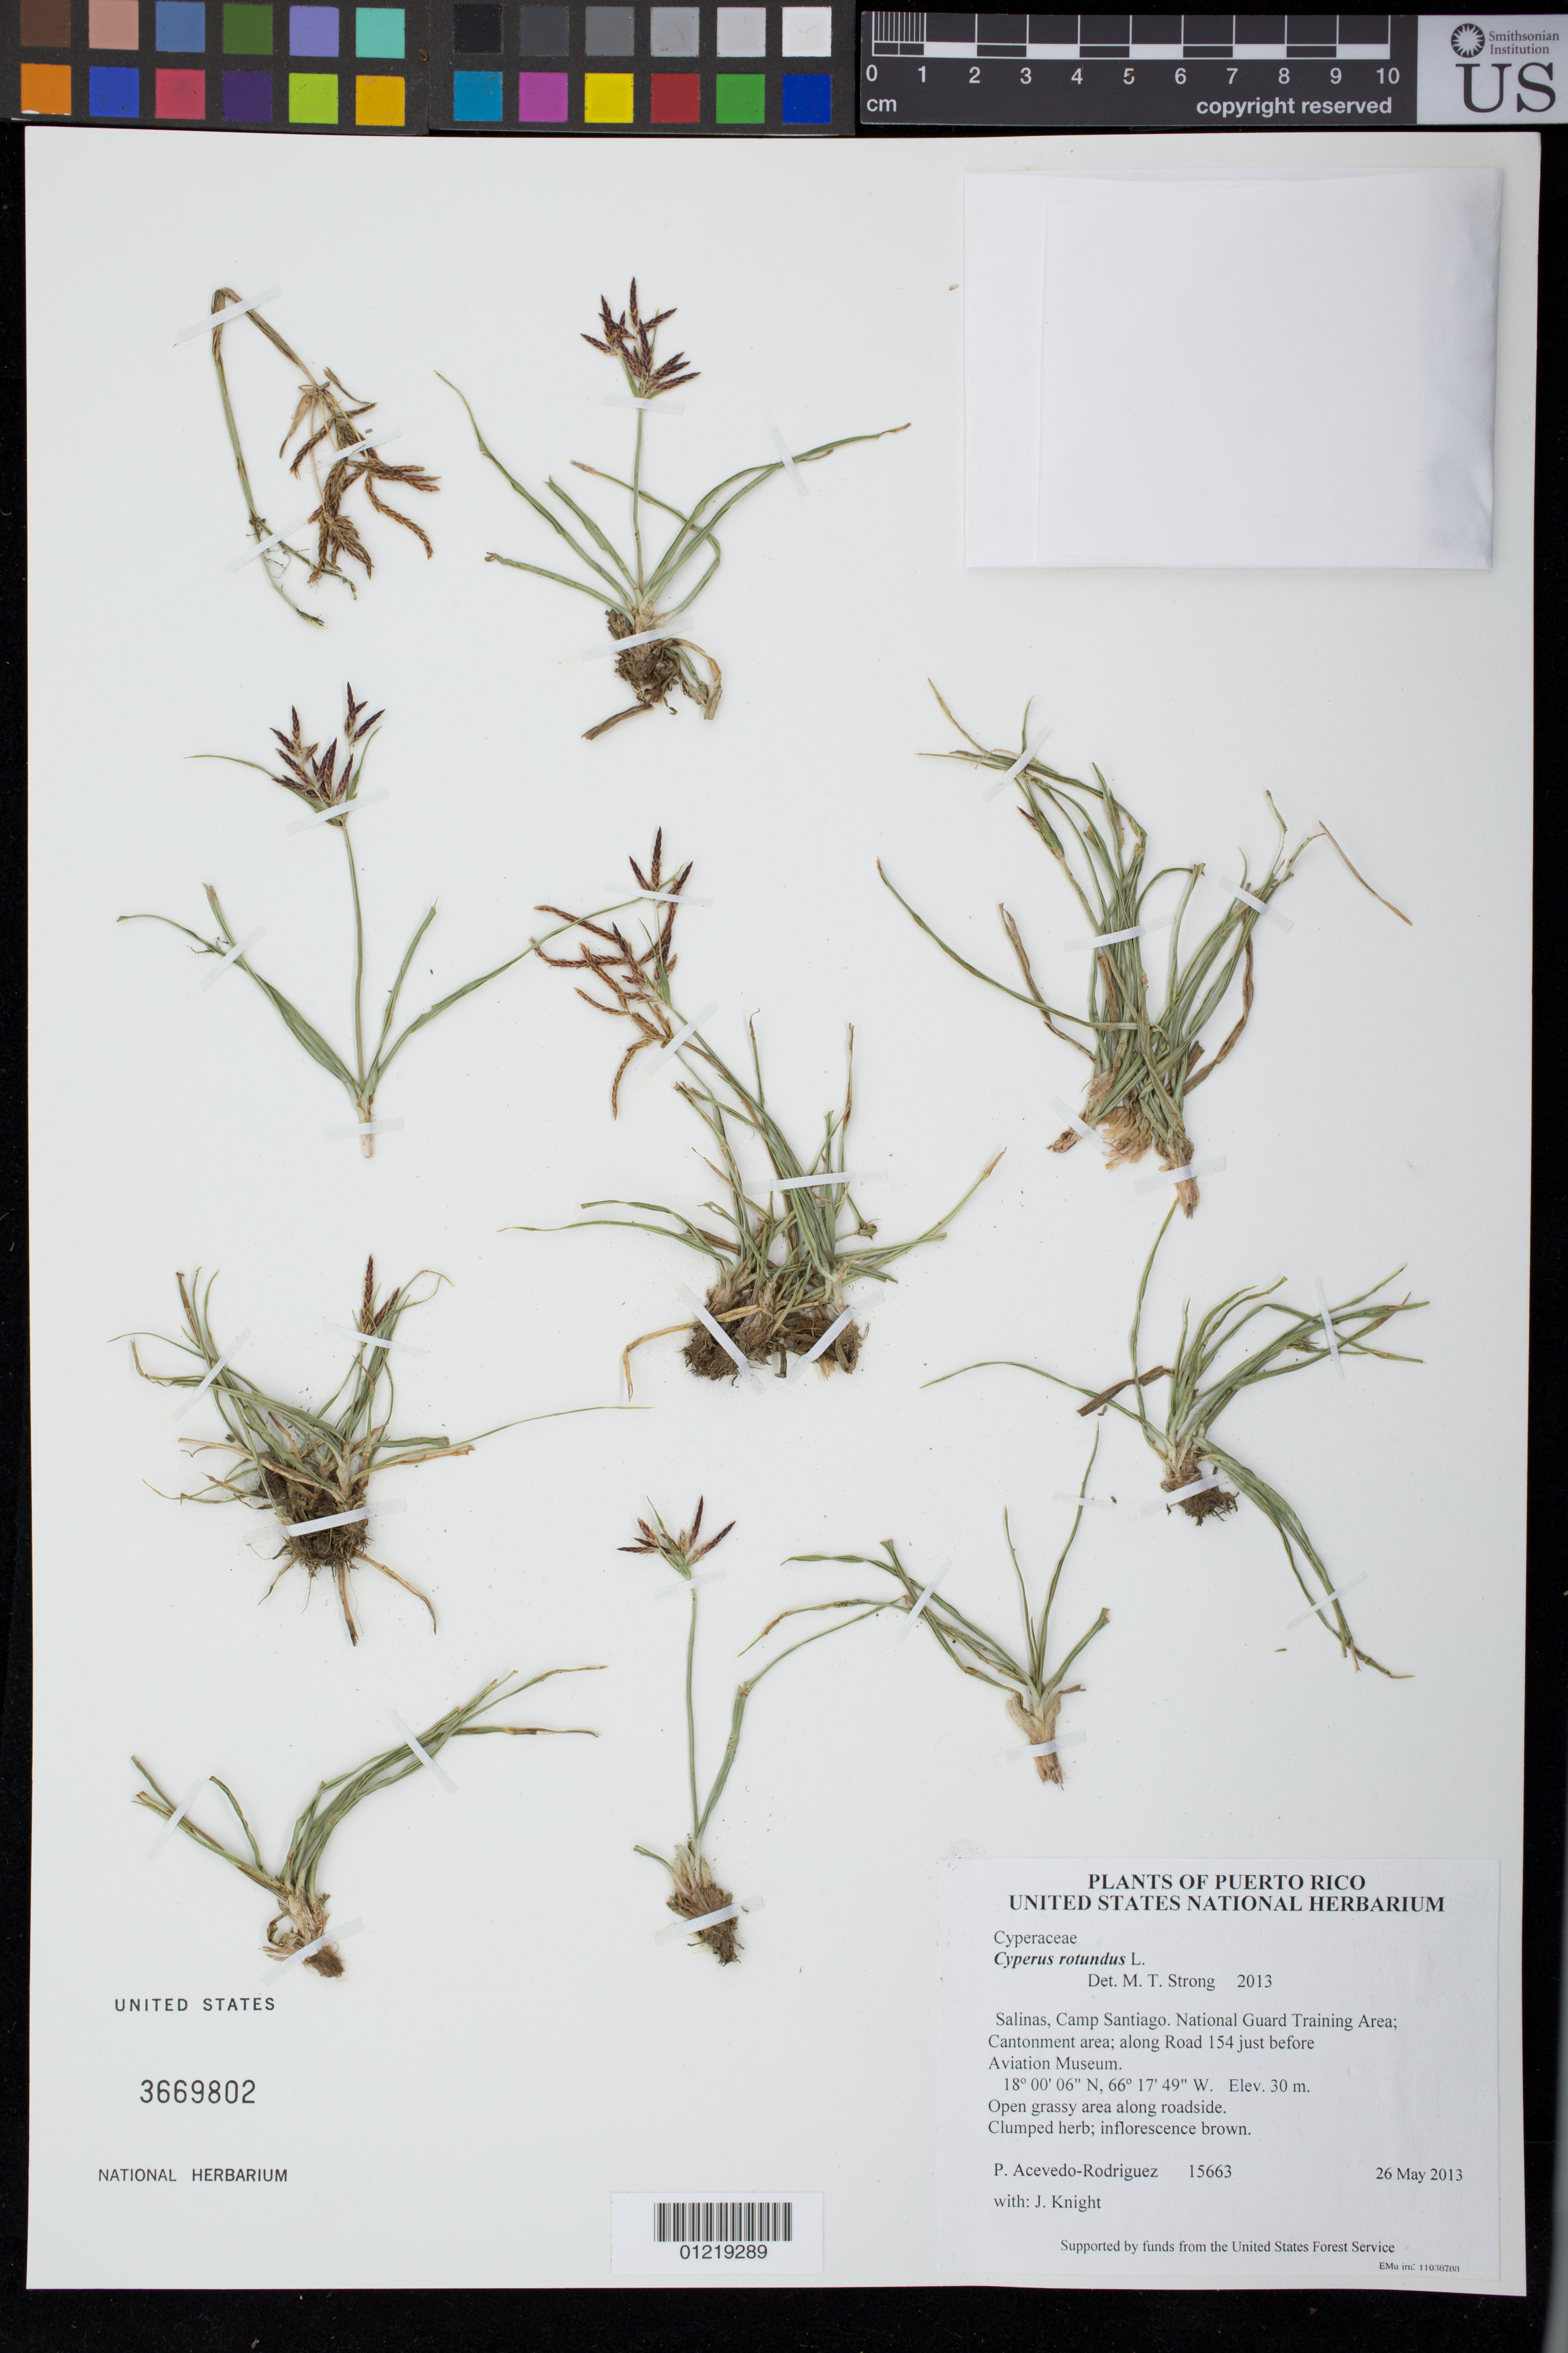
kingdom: Plantae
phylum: Tracheophyta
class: Liliopsida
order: Poales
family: Cyperaceae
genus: Cyperus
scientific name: Cyperus rotundus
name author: L.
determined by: Strong, M. T., (US), Smithsonian Institution - National Museum of Natural History (UNITED STATES)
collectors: P. Acevedo-Rodr. & J. Knight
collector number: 15663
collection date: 2013-05-26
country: Puerto Rico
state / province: Salinas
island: Puerto Rico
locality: Camp Santiago. National Guard Training Area; Cantonment area; along Road 154 just before Aviation Museum.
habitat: Open grassy area along roadside.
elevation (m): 30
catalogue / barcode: US 3669802